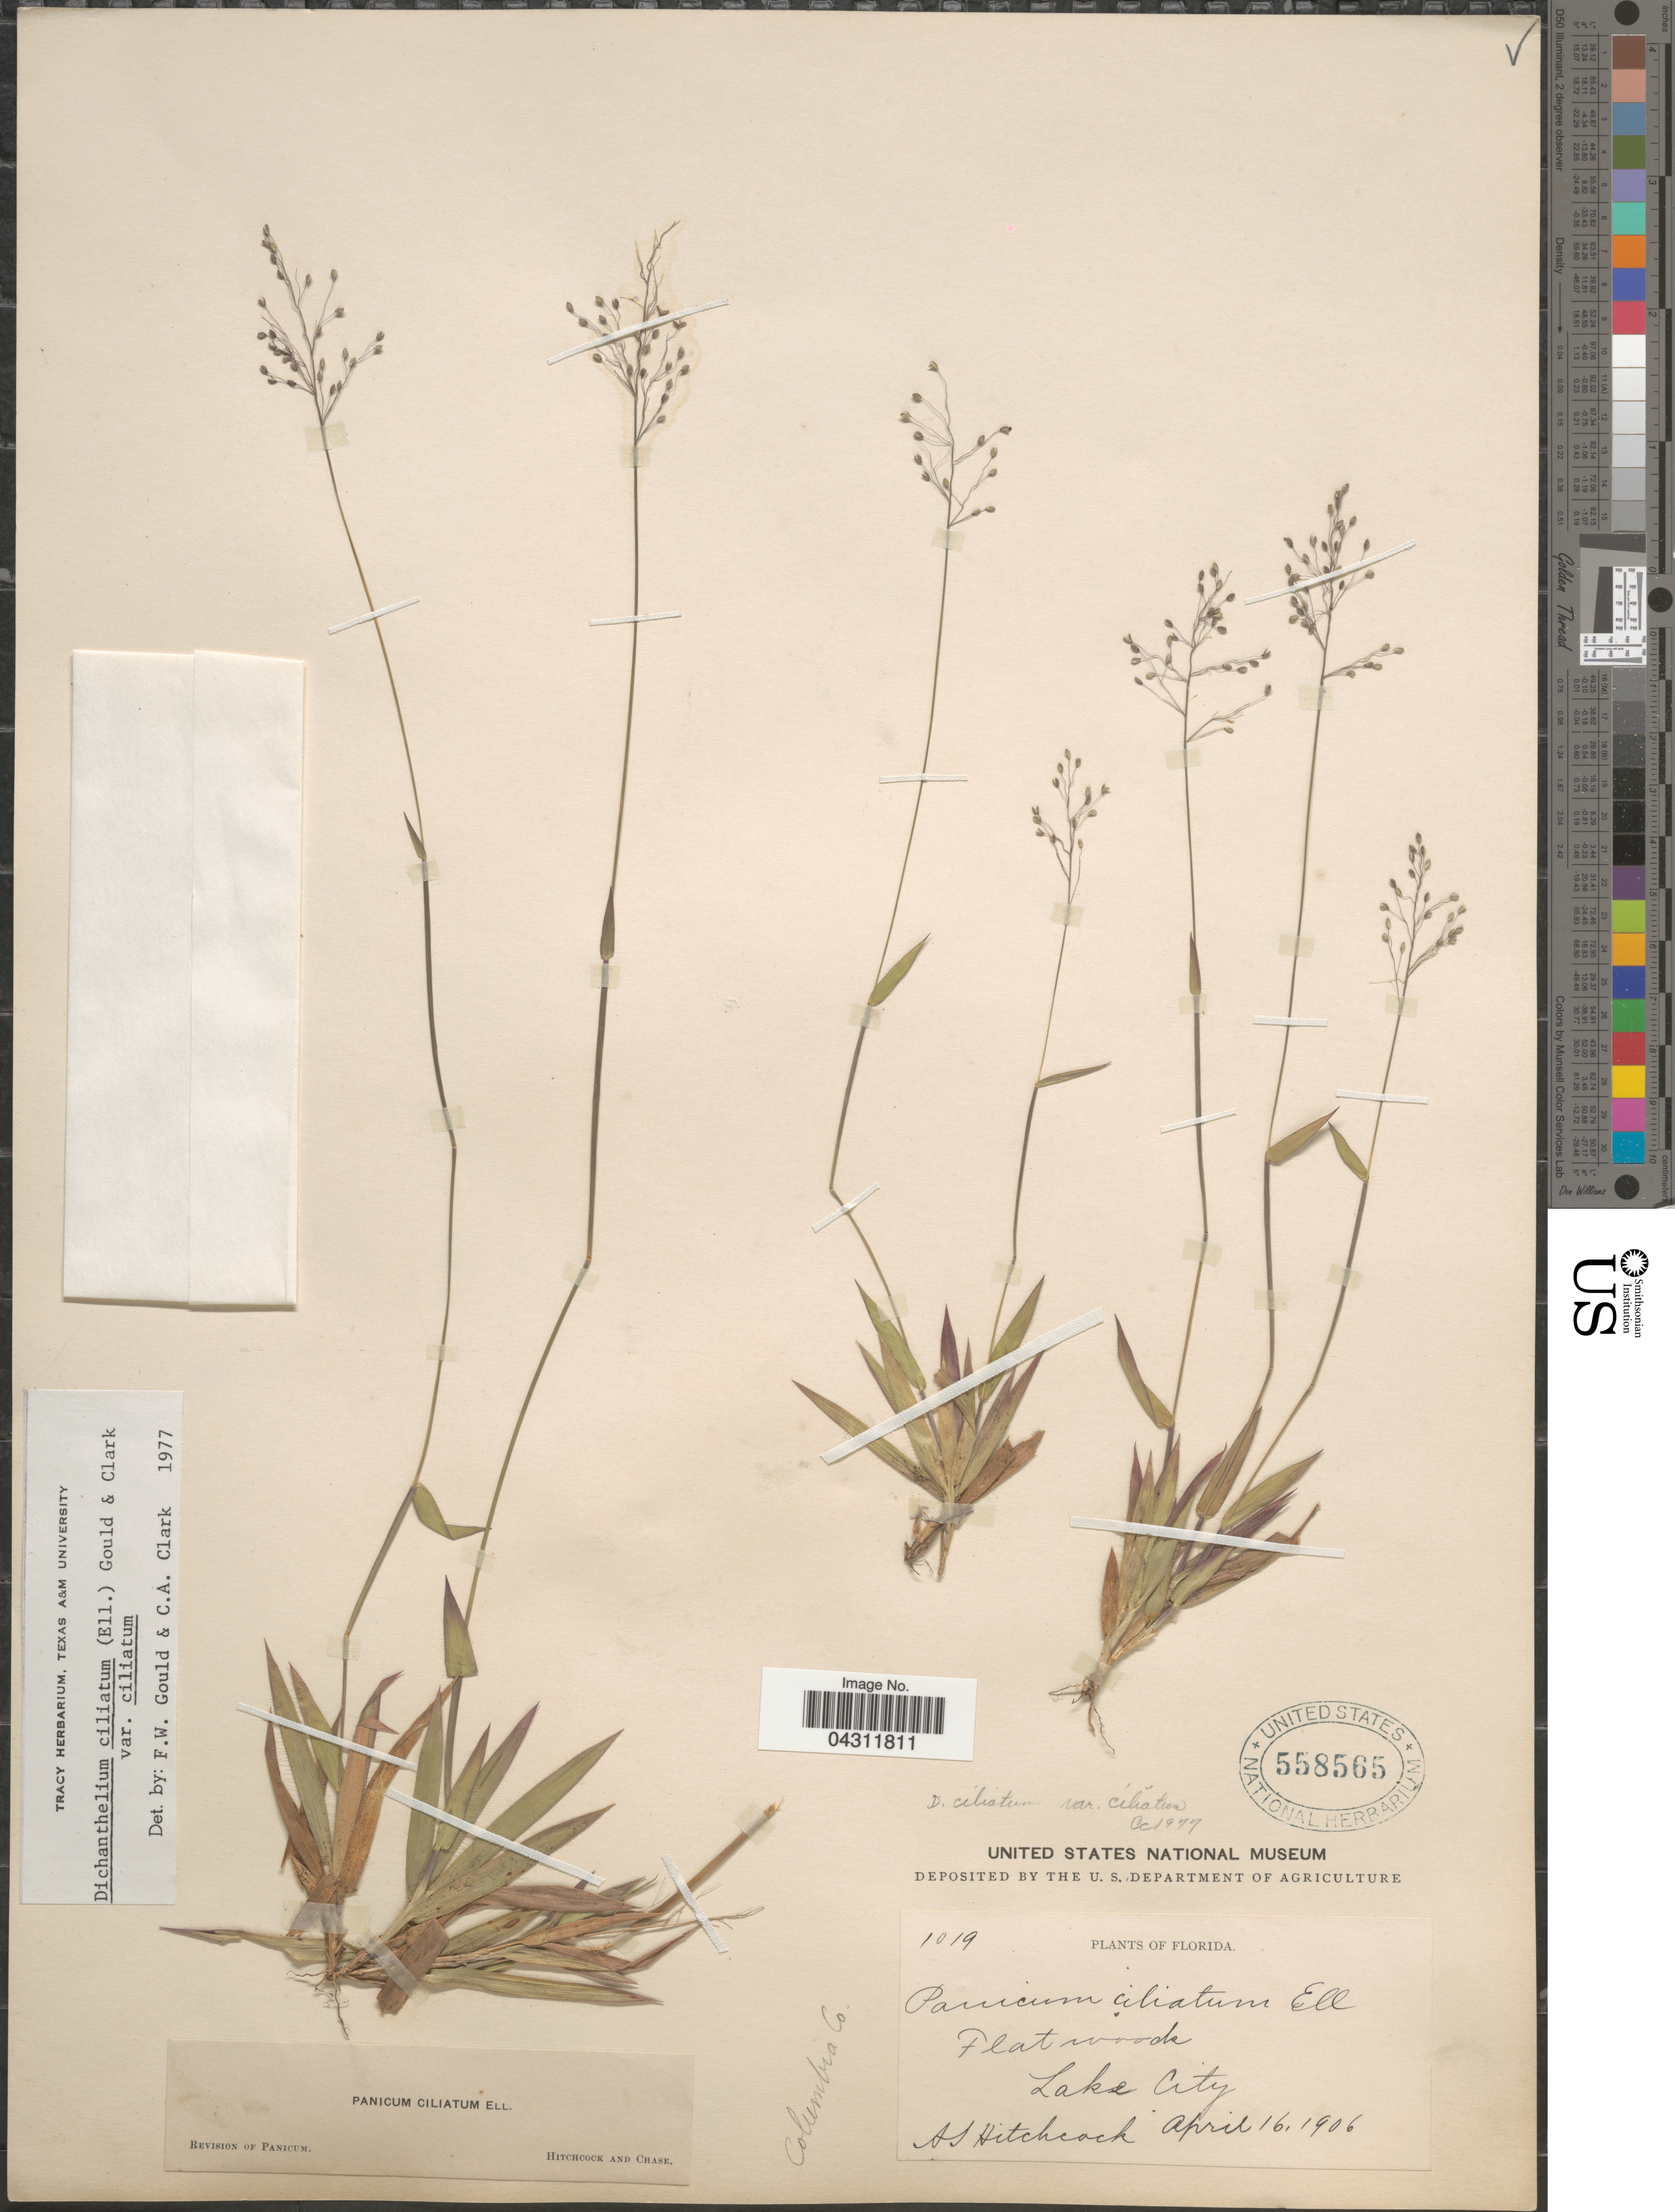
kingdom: Plantae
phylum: Tracheophyta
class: Liliopsida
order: Poales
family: Poaceae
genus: Dichanthelium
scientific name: Dichanthelium strigosum var. leucoblepharis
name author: (Trin.) Freckmann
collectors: A. S. Hitchcock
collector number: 1019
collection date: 1906-04-16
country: United States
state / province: Florida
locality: Flat woods. Lake City. Columbia Co.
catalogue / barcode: US 558565